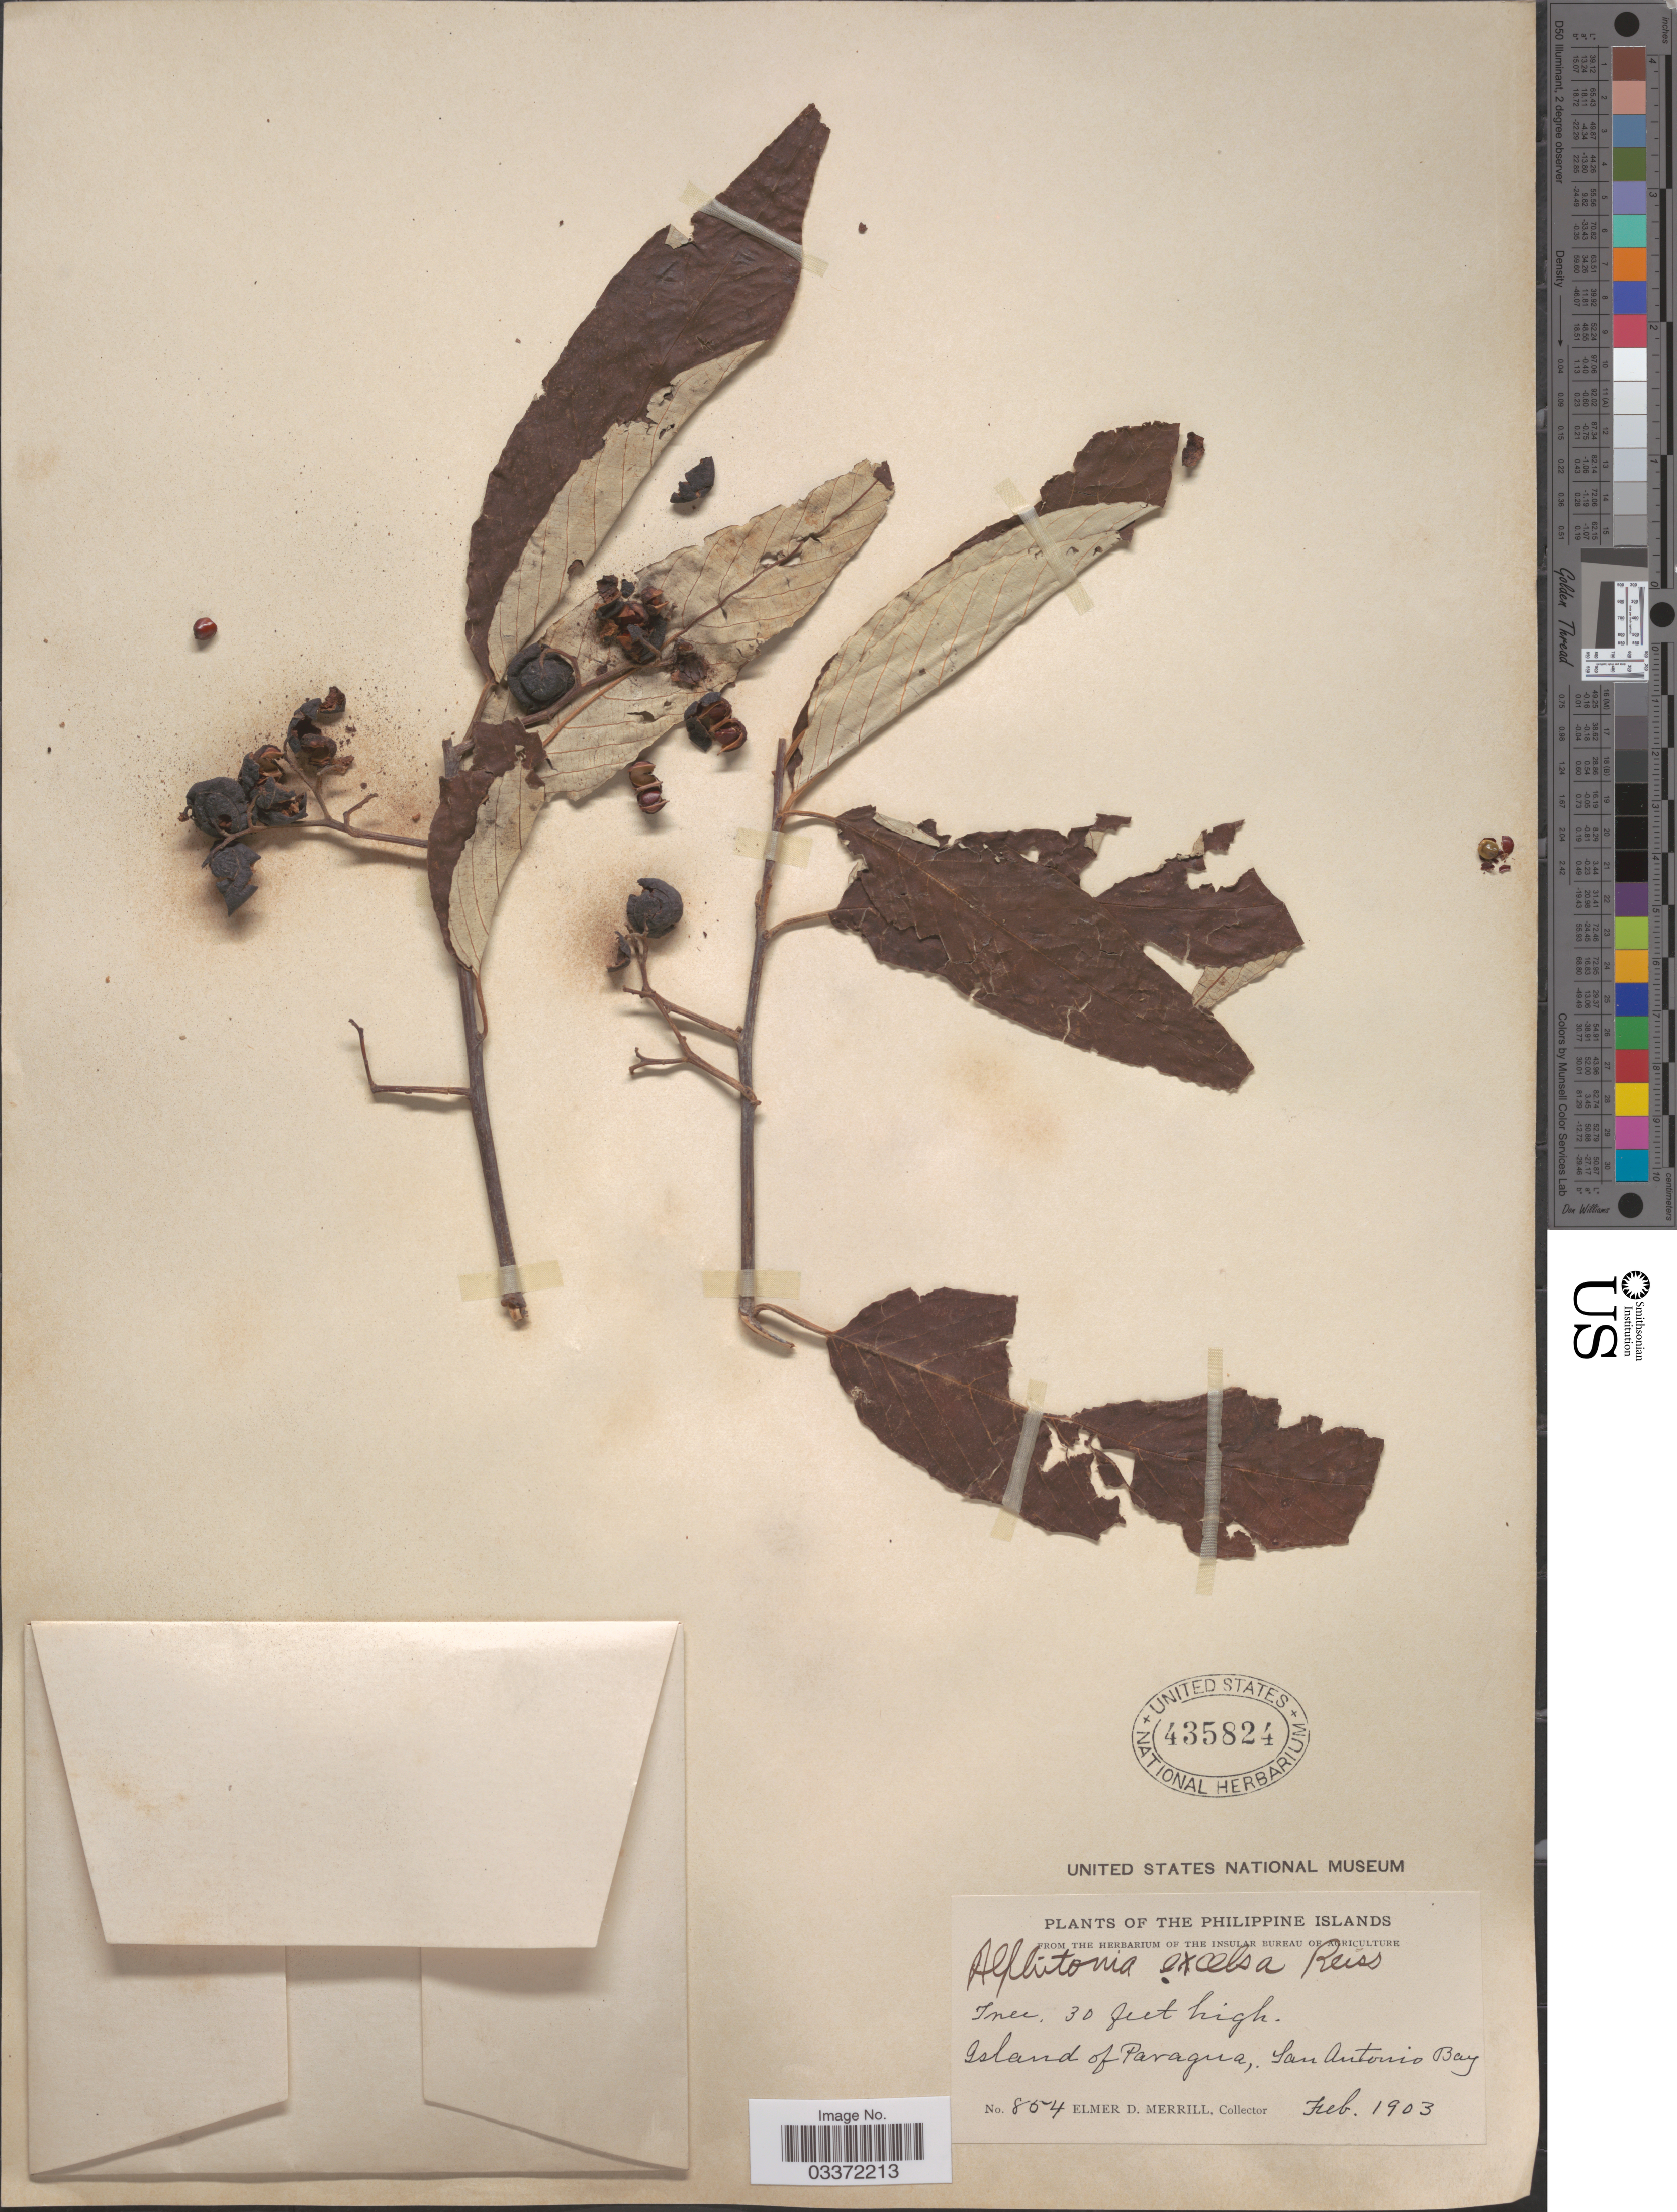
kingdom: Plantae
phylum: Tracheophyta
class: Magnoliopsida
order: Rosales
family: Rhamnaceae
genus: Alphitonia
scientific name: Alphitonia excelsa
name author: Reissek ex Endl.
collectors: E. D. Merrill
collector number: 854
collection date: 1903-02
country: Philippines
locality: Island of Paragua, San Antonio Bay.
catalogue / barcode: US 435824